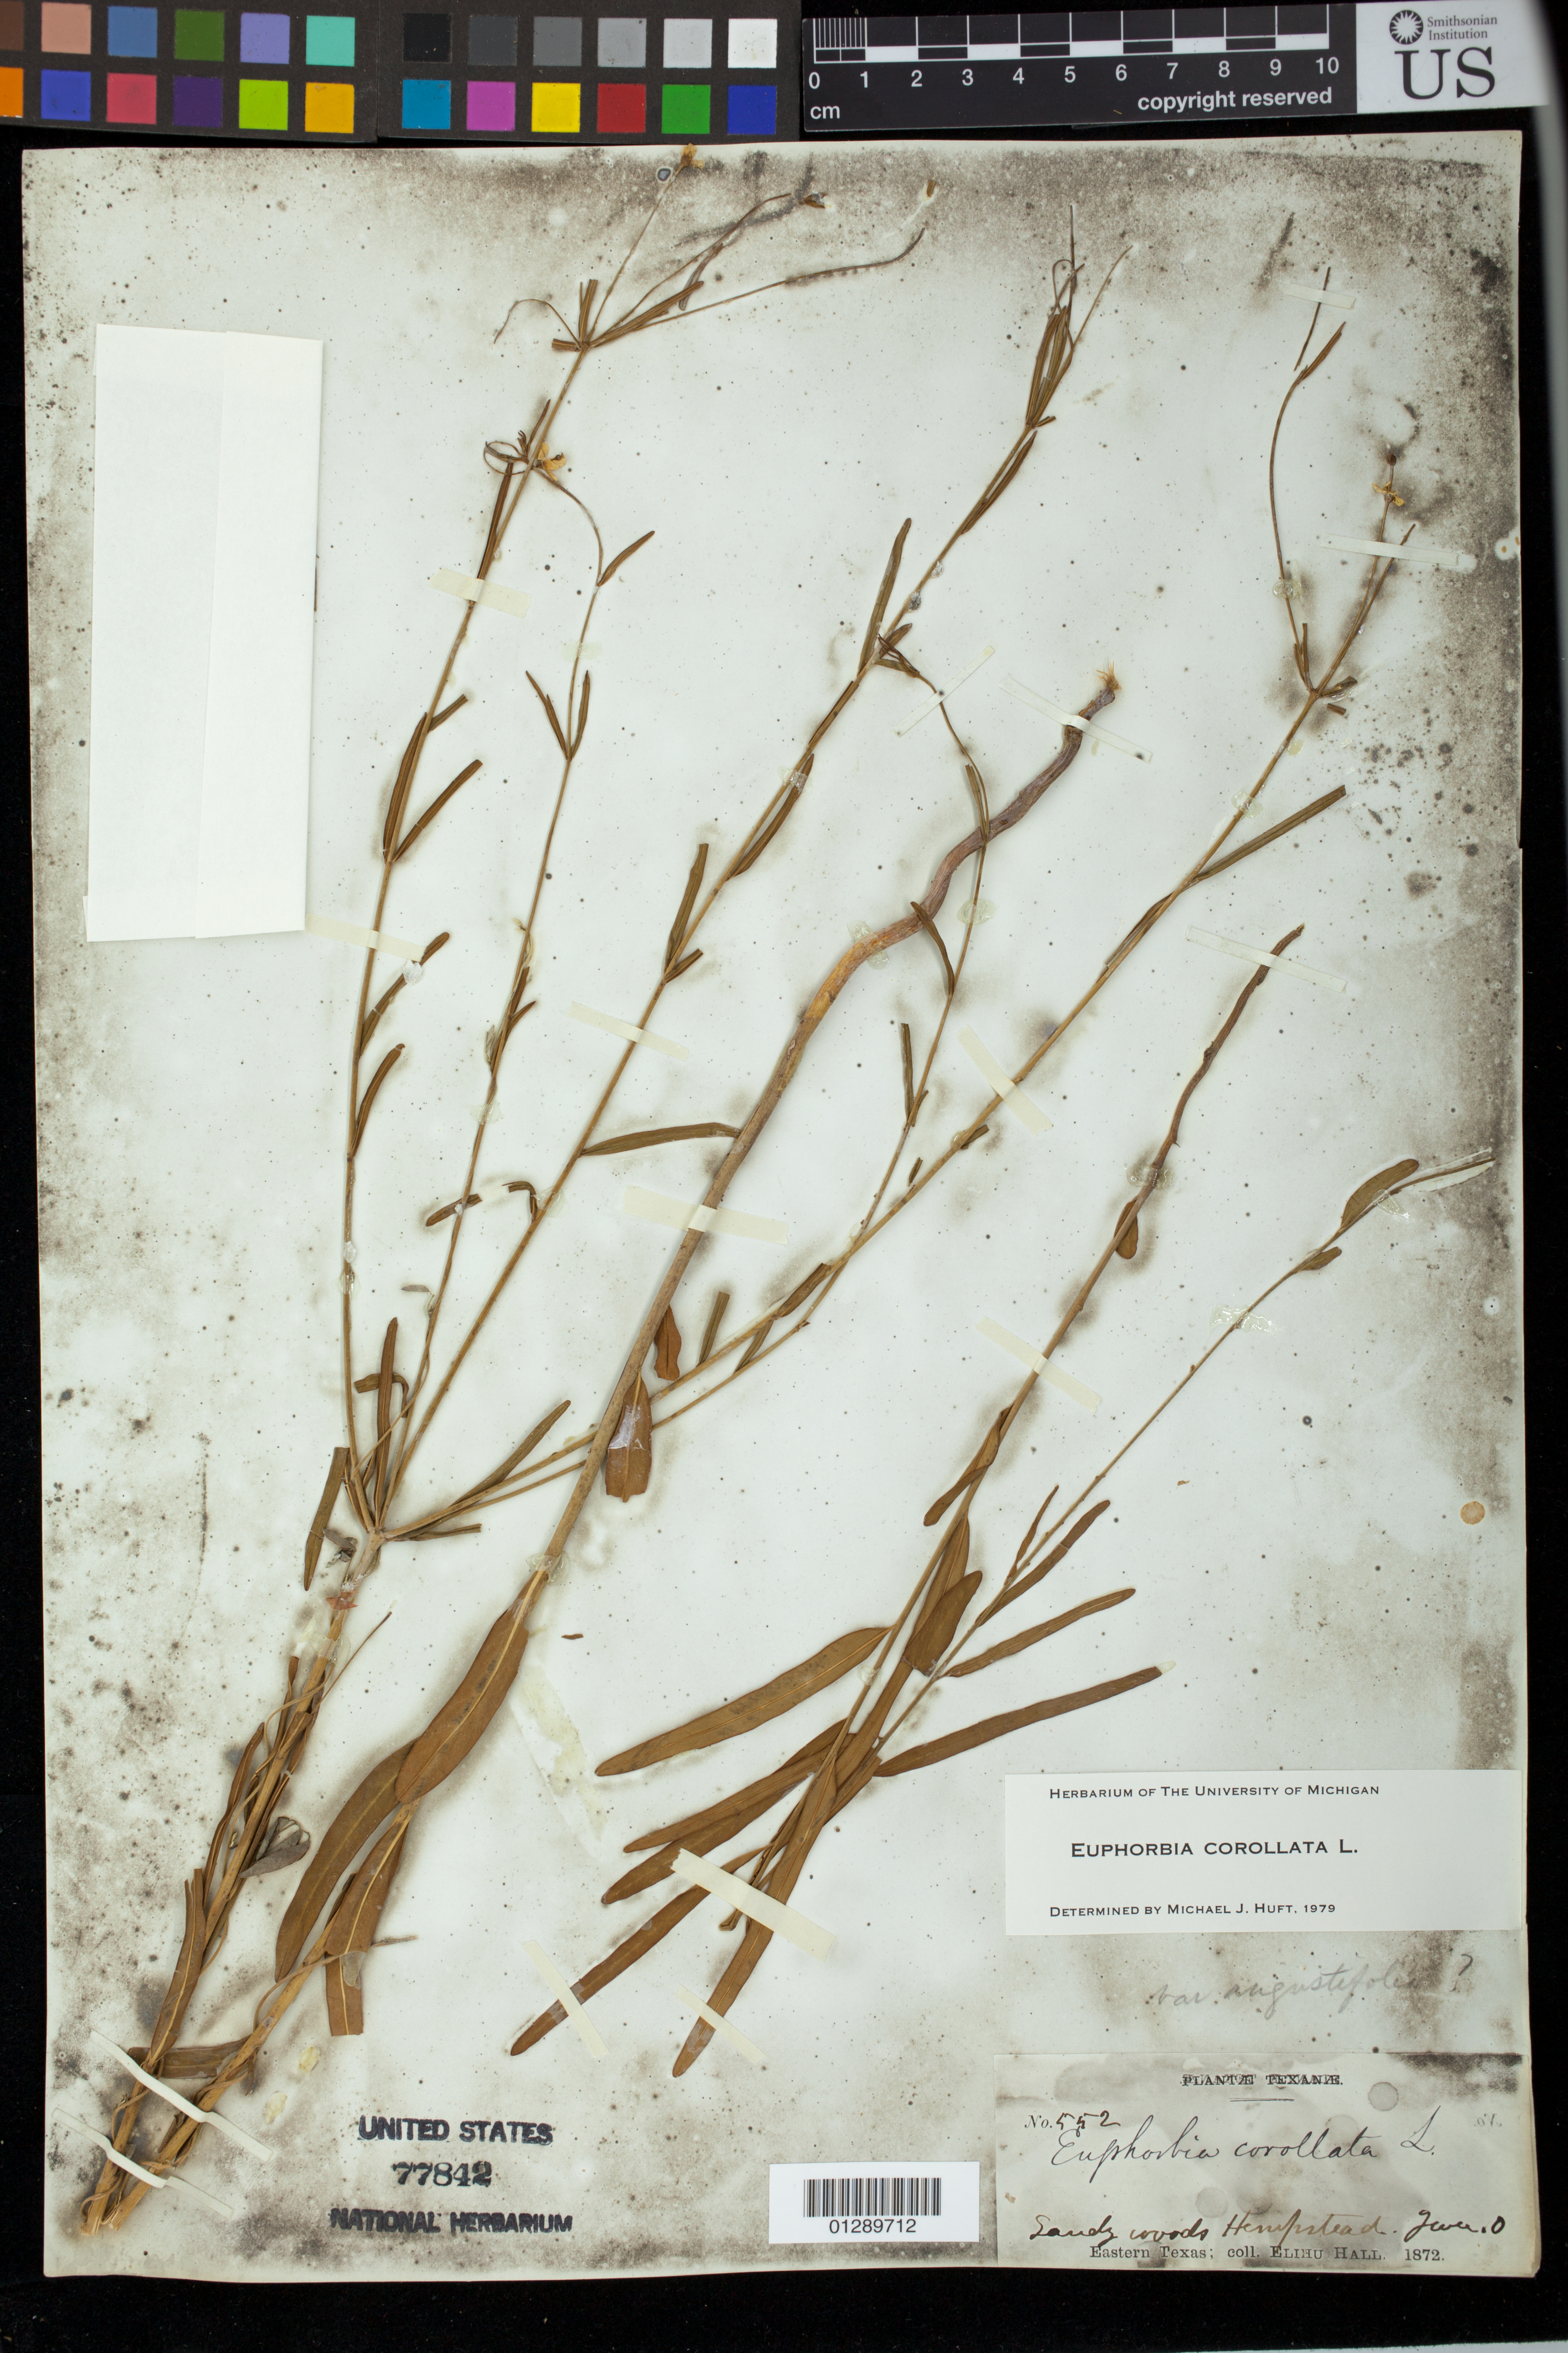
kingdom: Plantae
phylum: Tracheophyta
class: Magnoliopsida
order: Malpighiales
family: Euphorbiaceae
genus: Euphorbia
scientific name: Euphorbia corollata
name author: L.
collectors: E. Hall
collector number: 552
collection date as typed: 1872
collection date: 1872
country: United States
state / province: Texas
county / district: Waller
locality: Hempstead.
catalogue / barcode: US 77842